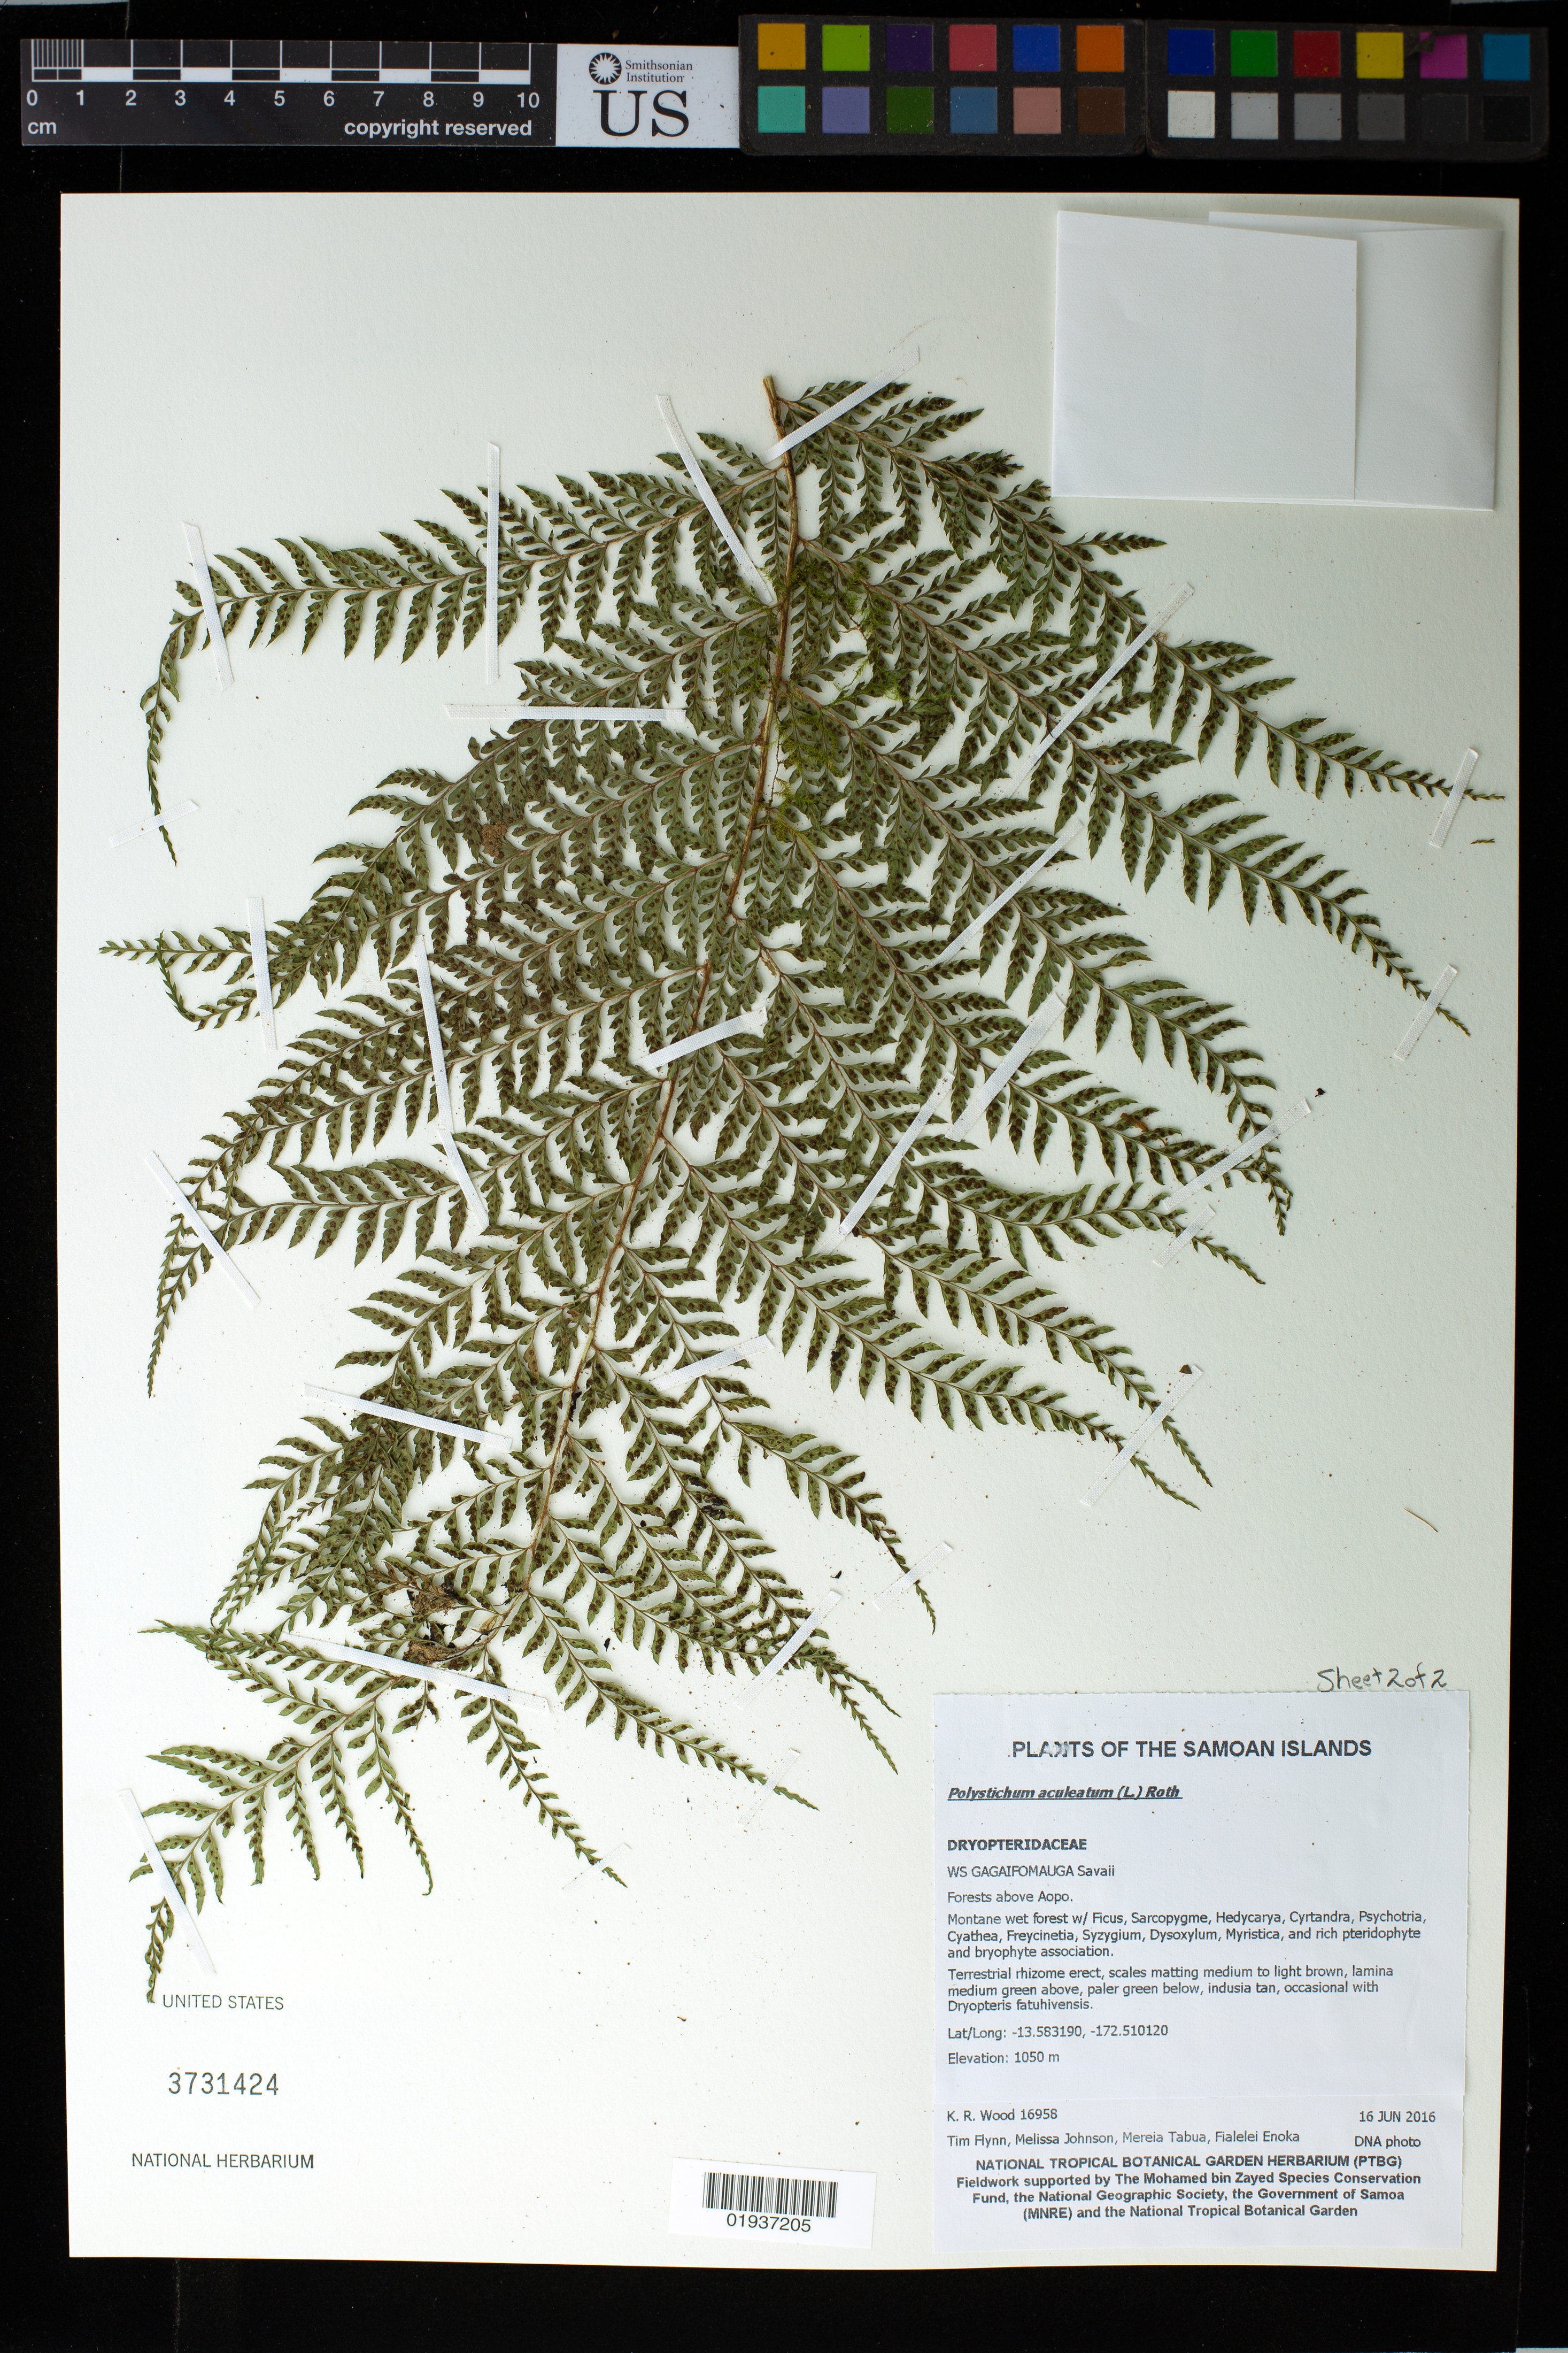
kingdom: Plantae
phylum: Tracheophyta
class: Polypodiopsida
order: Polypodiales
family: Dryopteridaceae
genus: Polystichum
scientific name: Polystichum aculeatum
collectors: K. R. Wood, T. W. Flynn, M. Johnson, M. Tabua & F. Enoka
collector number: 16958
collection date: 2016-06-16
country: Samoa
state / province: Gagaifomauga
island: Savai'i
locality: Savaii, Forests above Aopo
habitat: Montane wet forest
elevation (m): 1050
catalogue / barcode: US 3731424